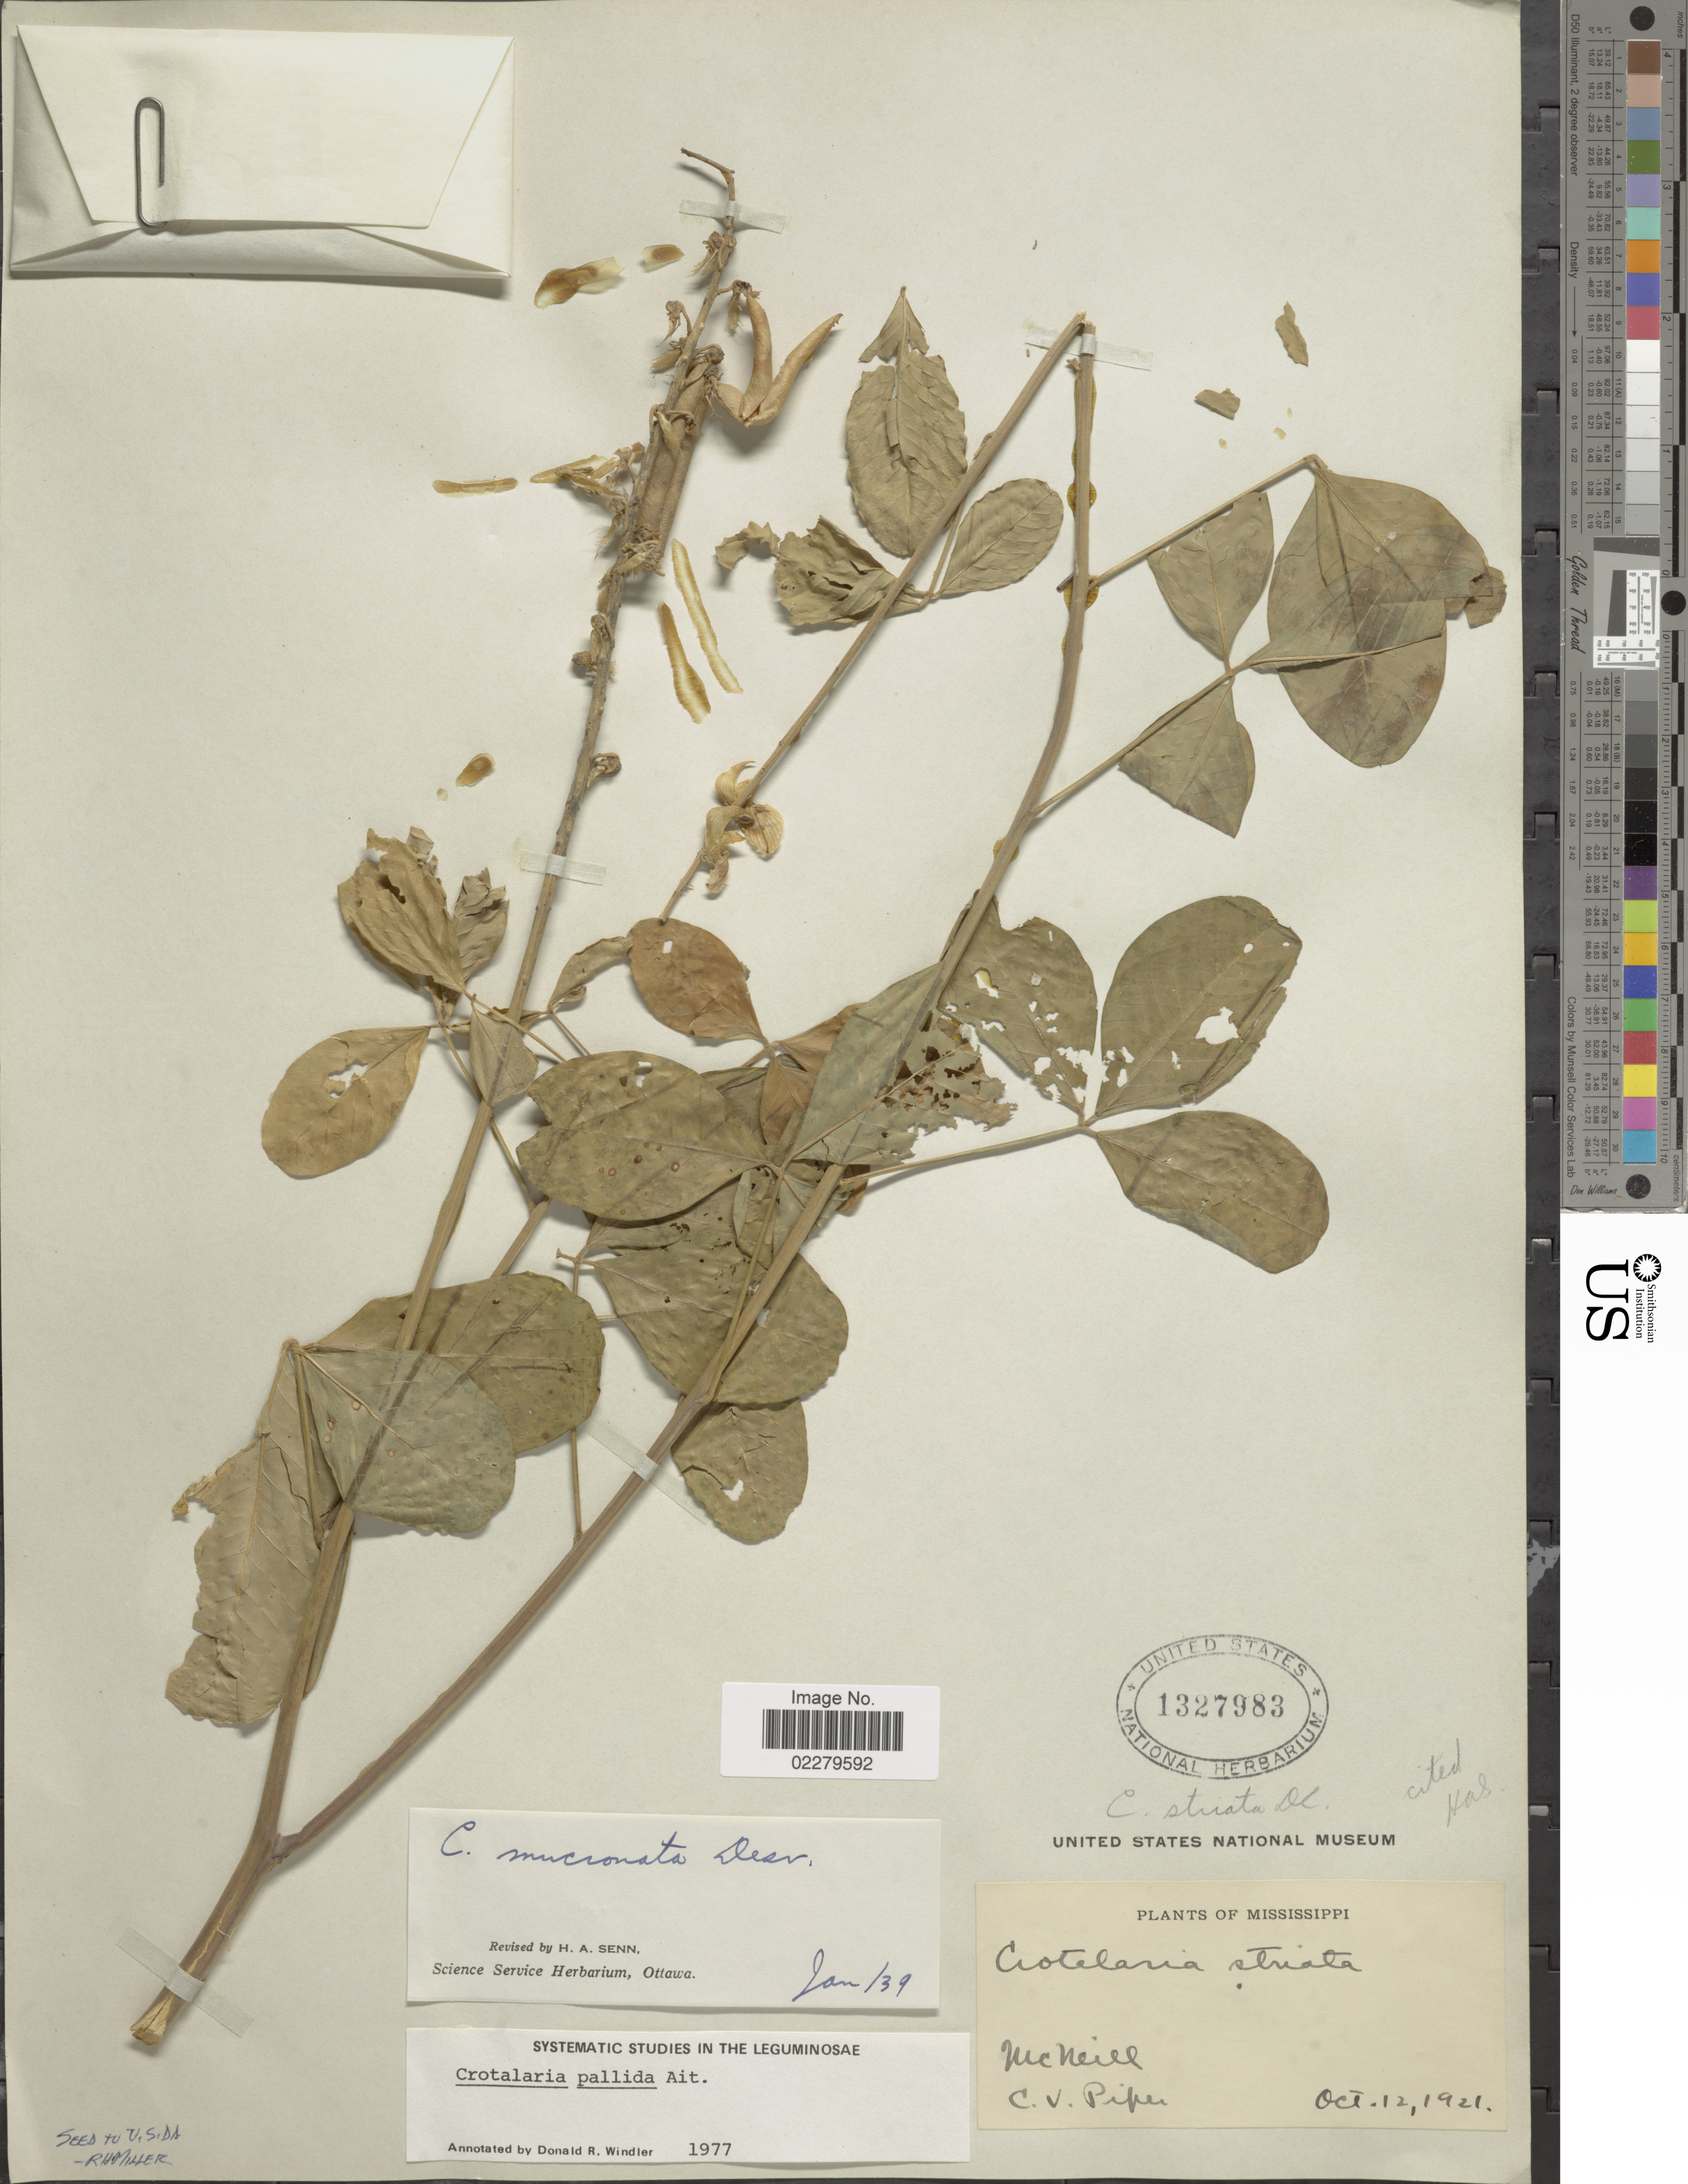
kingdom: Plantae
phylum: Tracheophyta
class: Magnoliopsida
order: Fabales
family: Fabaceae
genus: Crotalaria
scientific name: Crotalaria pallida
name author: Aiton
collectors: C. V. Piper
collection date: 1921-10-12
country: United States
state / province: Mississippi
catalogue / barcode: US 1327983